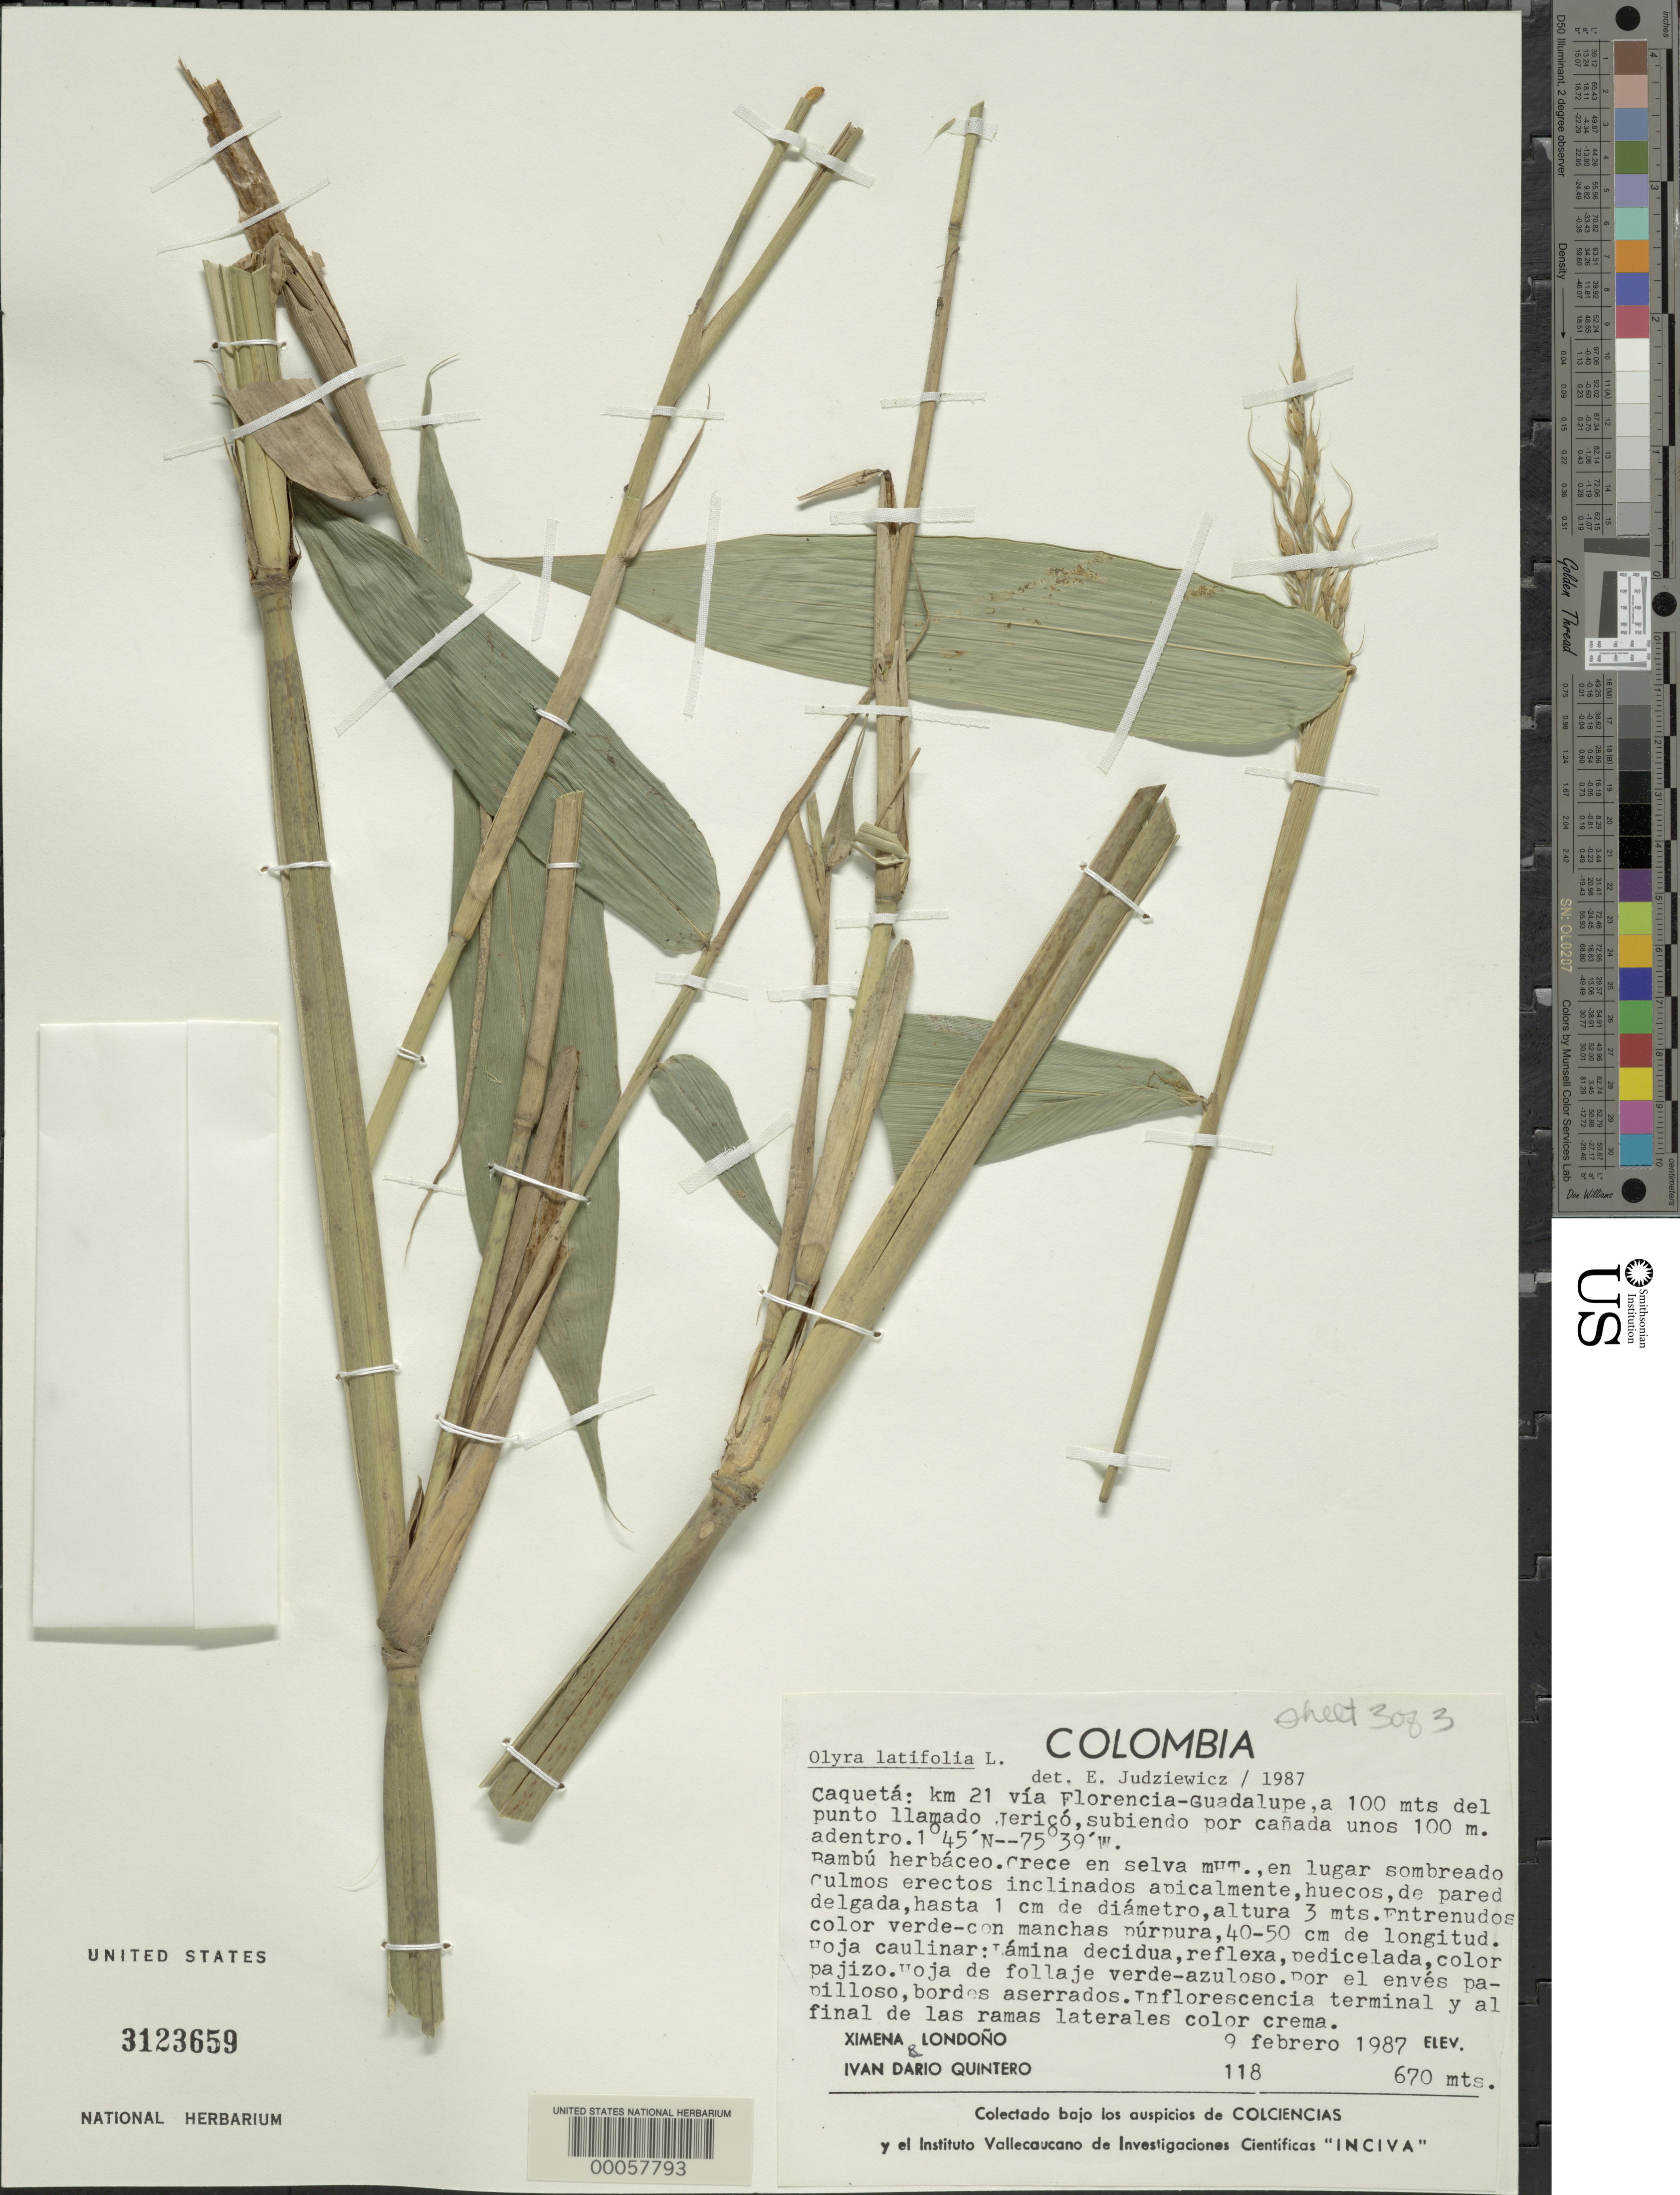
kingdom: Plantae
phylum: Tracheophyta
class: Liliopsida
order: Poales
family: Poaceae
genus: Olyra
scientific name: Olyra latifolia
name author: L.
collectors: X. Londoño & I. Quintero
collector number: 118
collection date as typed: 09 Feb 1987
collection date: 1987-02-09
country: Colombia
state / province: Caquetá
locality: Km 21 of the Florencia-Guadalupe road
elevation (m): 670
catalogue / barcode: US 3123659